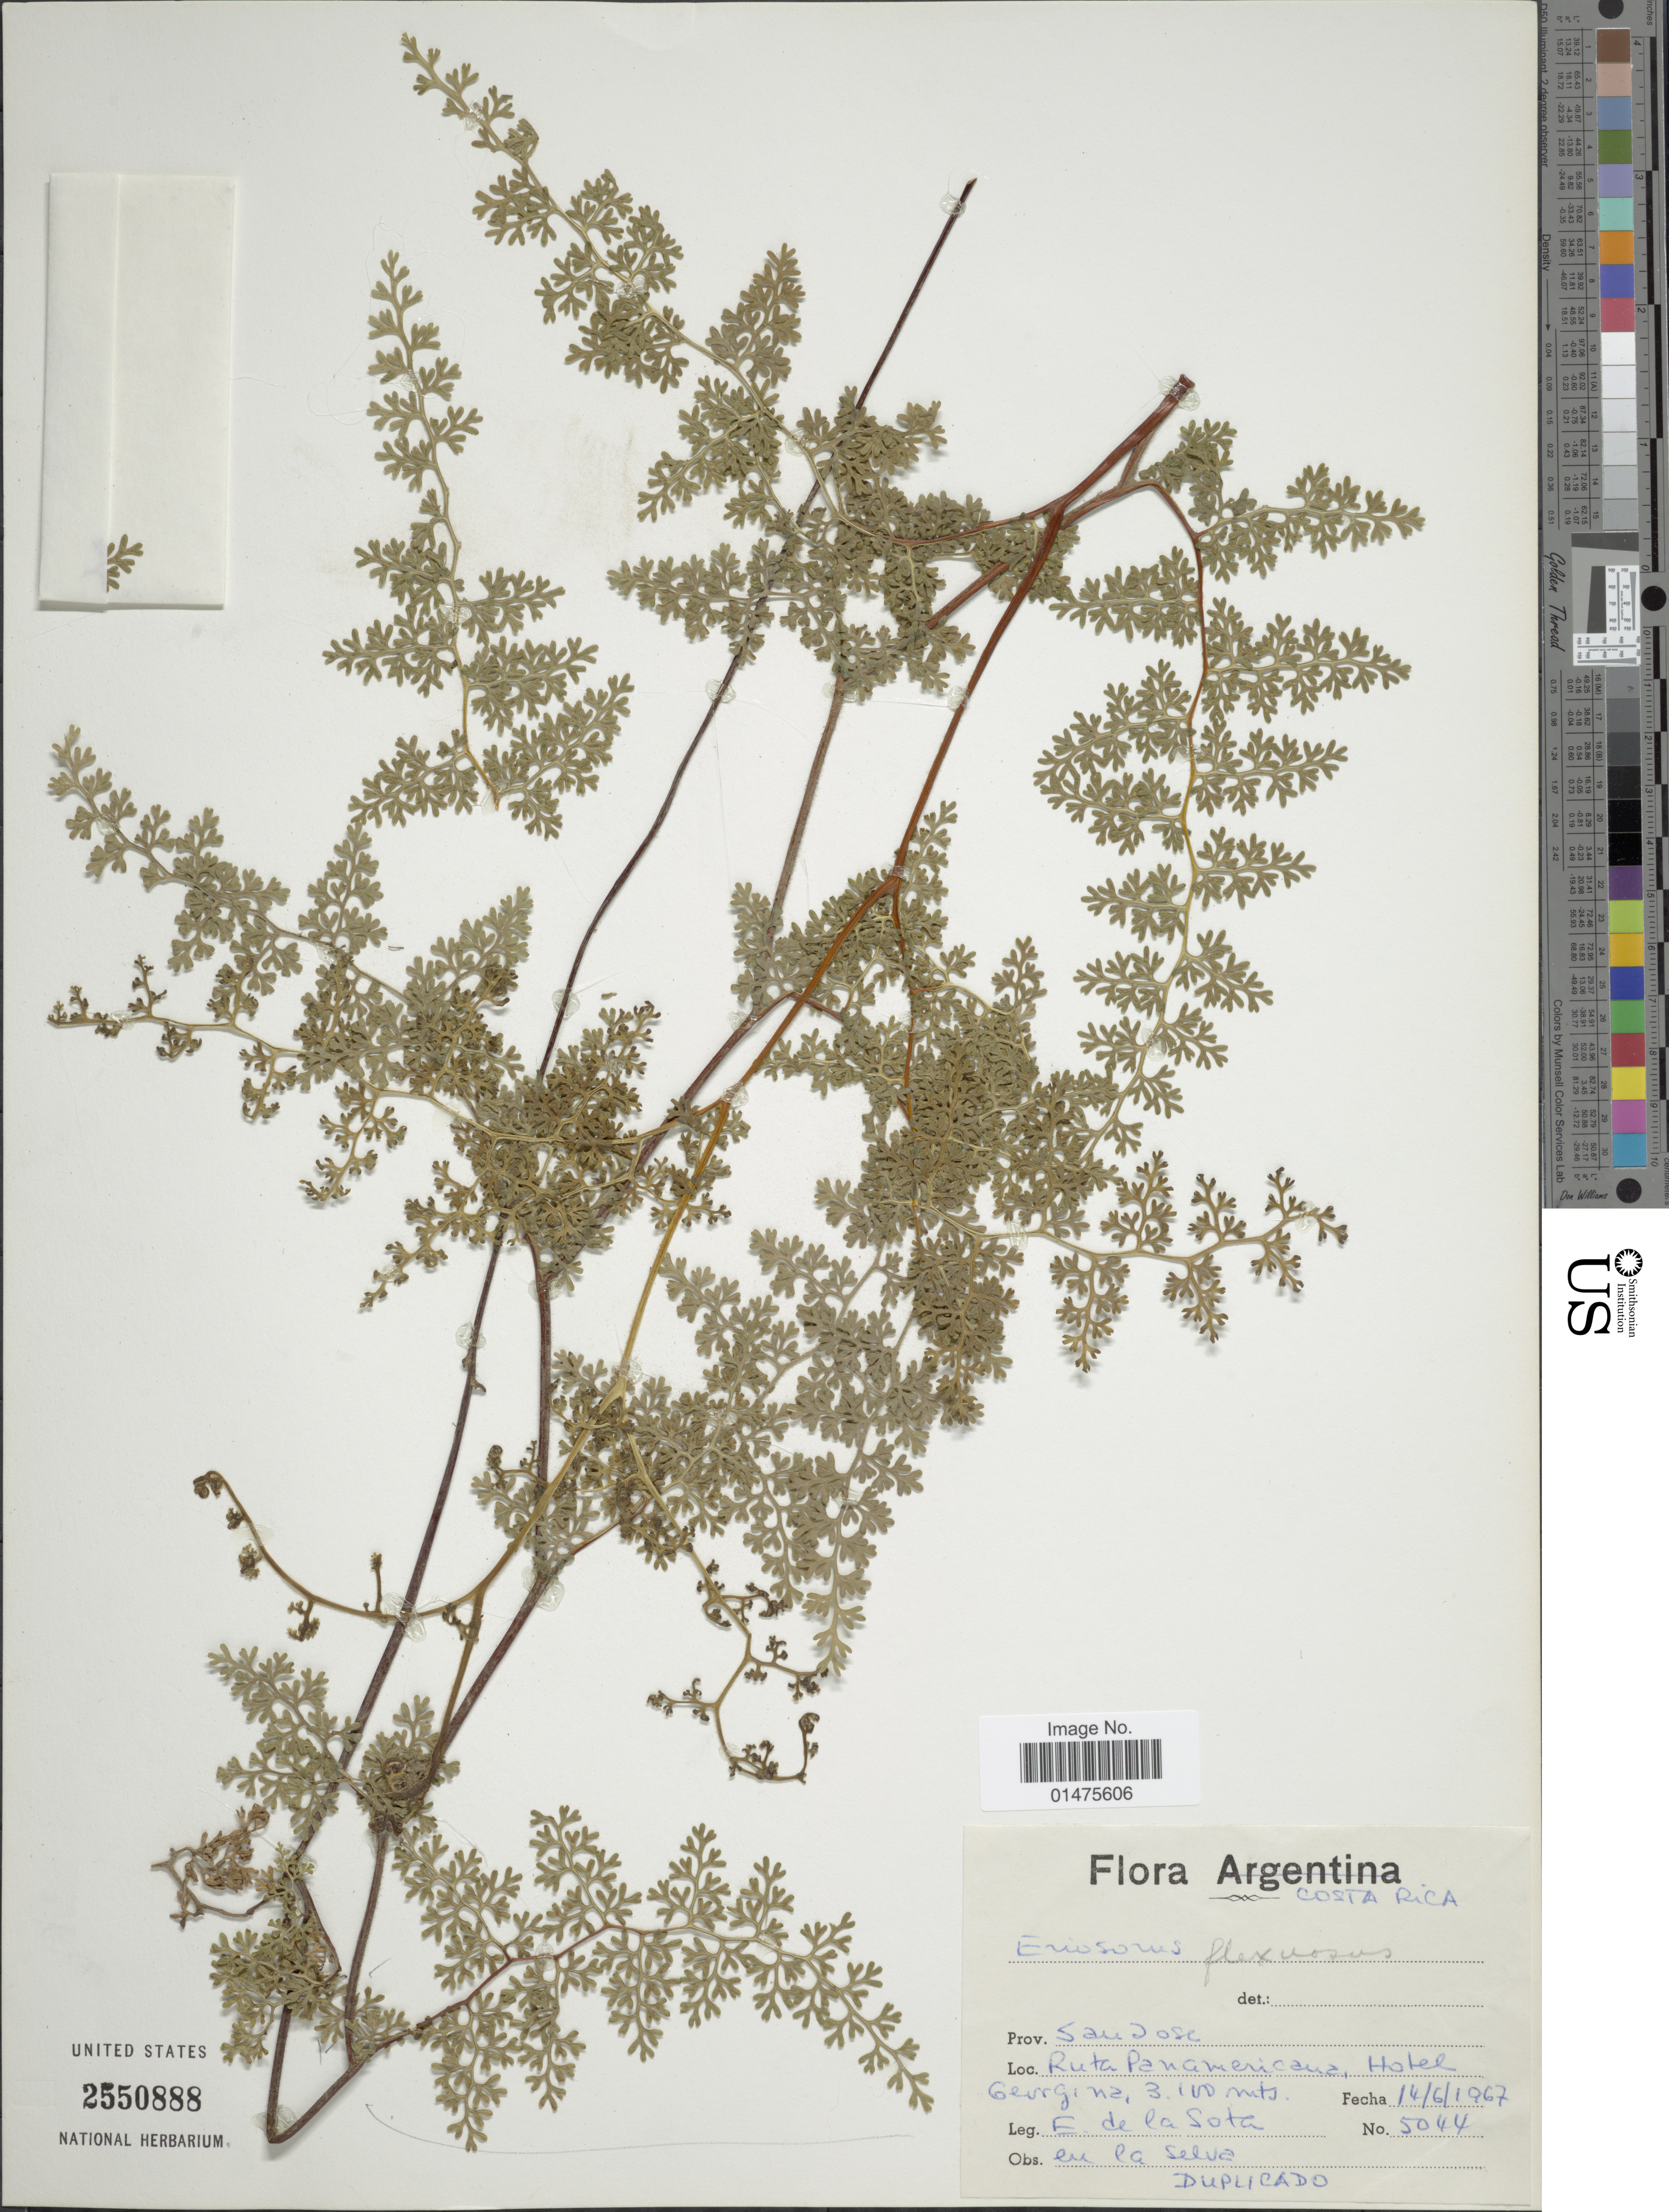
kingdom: Plantae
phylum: Tracheophyta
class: Polypodiopsida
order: Polypodiales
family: Pteridaceae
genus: Jamesonia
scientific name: Jamesonia flexuosa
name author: (Humb. & Bonpl.) Christenh.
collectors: E. R. de la Sota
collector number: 5044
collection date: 1967-06-14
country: Costa Rica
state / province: San José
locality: Ruta Panamericana Hotel Georgina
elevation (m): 3100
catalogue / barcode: US 2550888